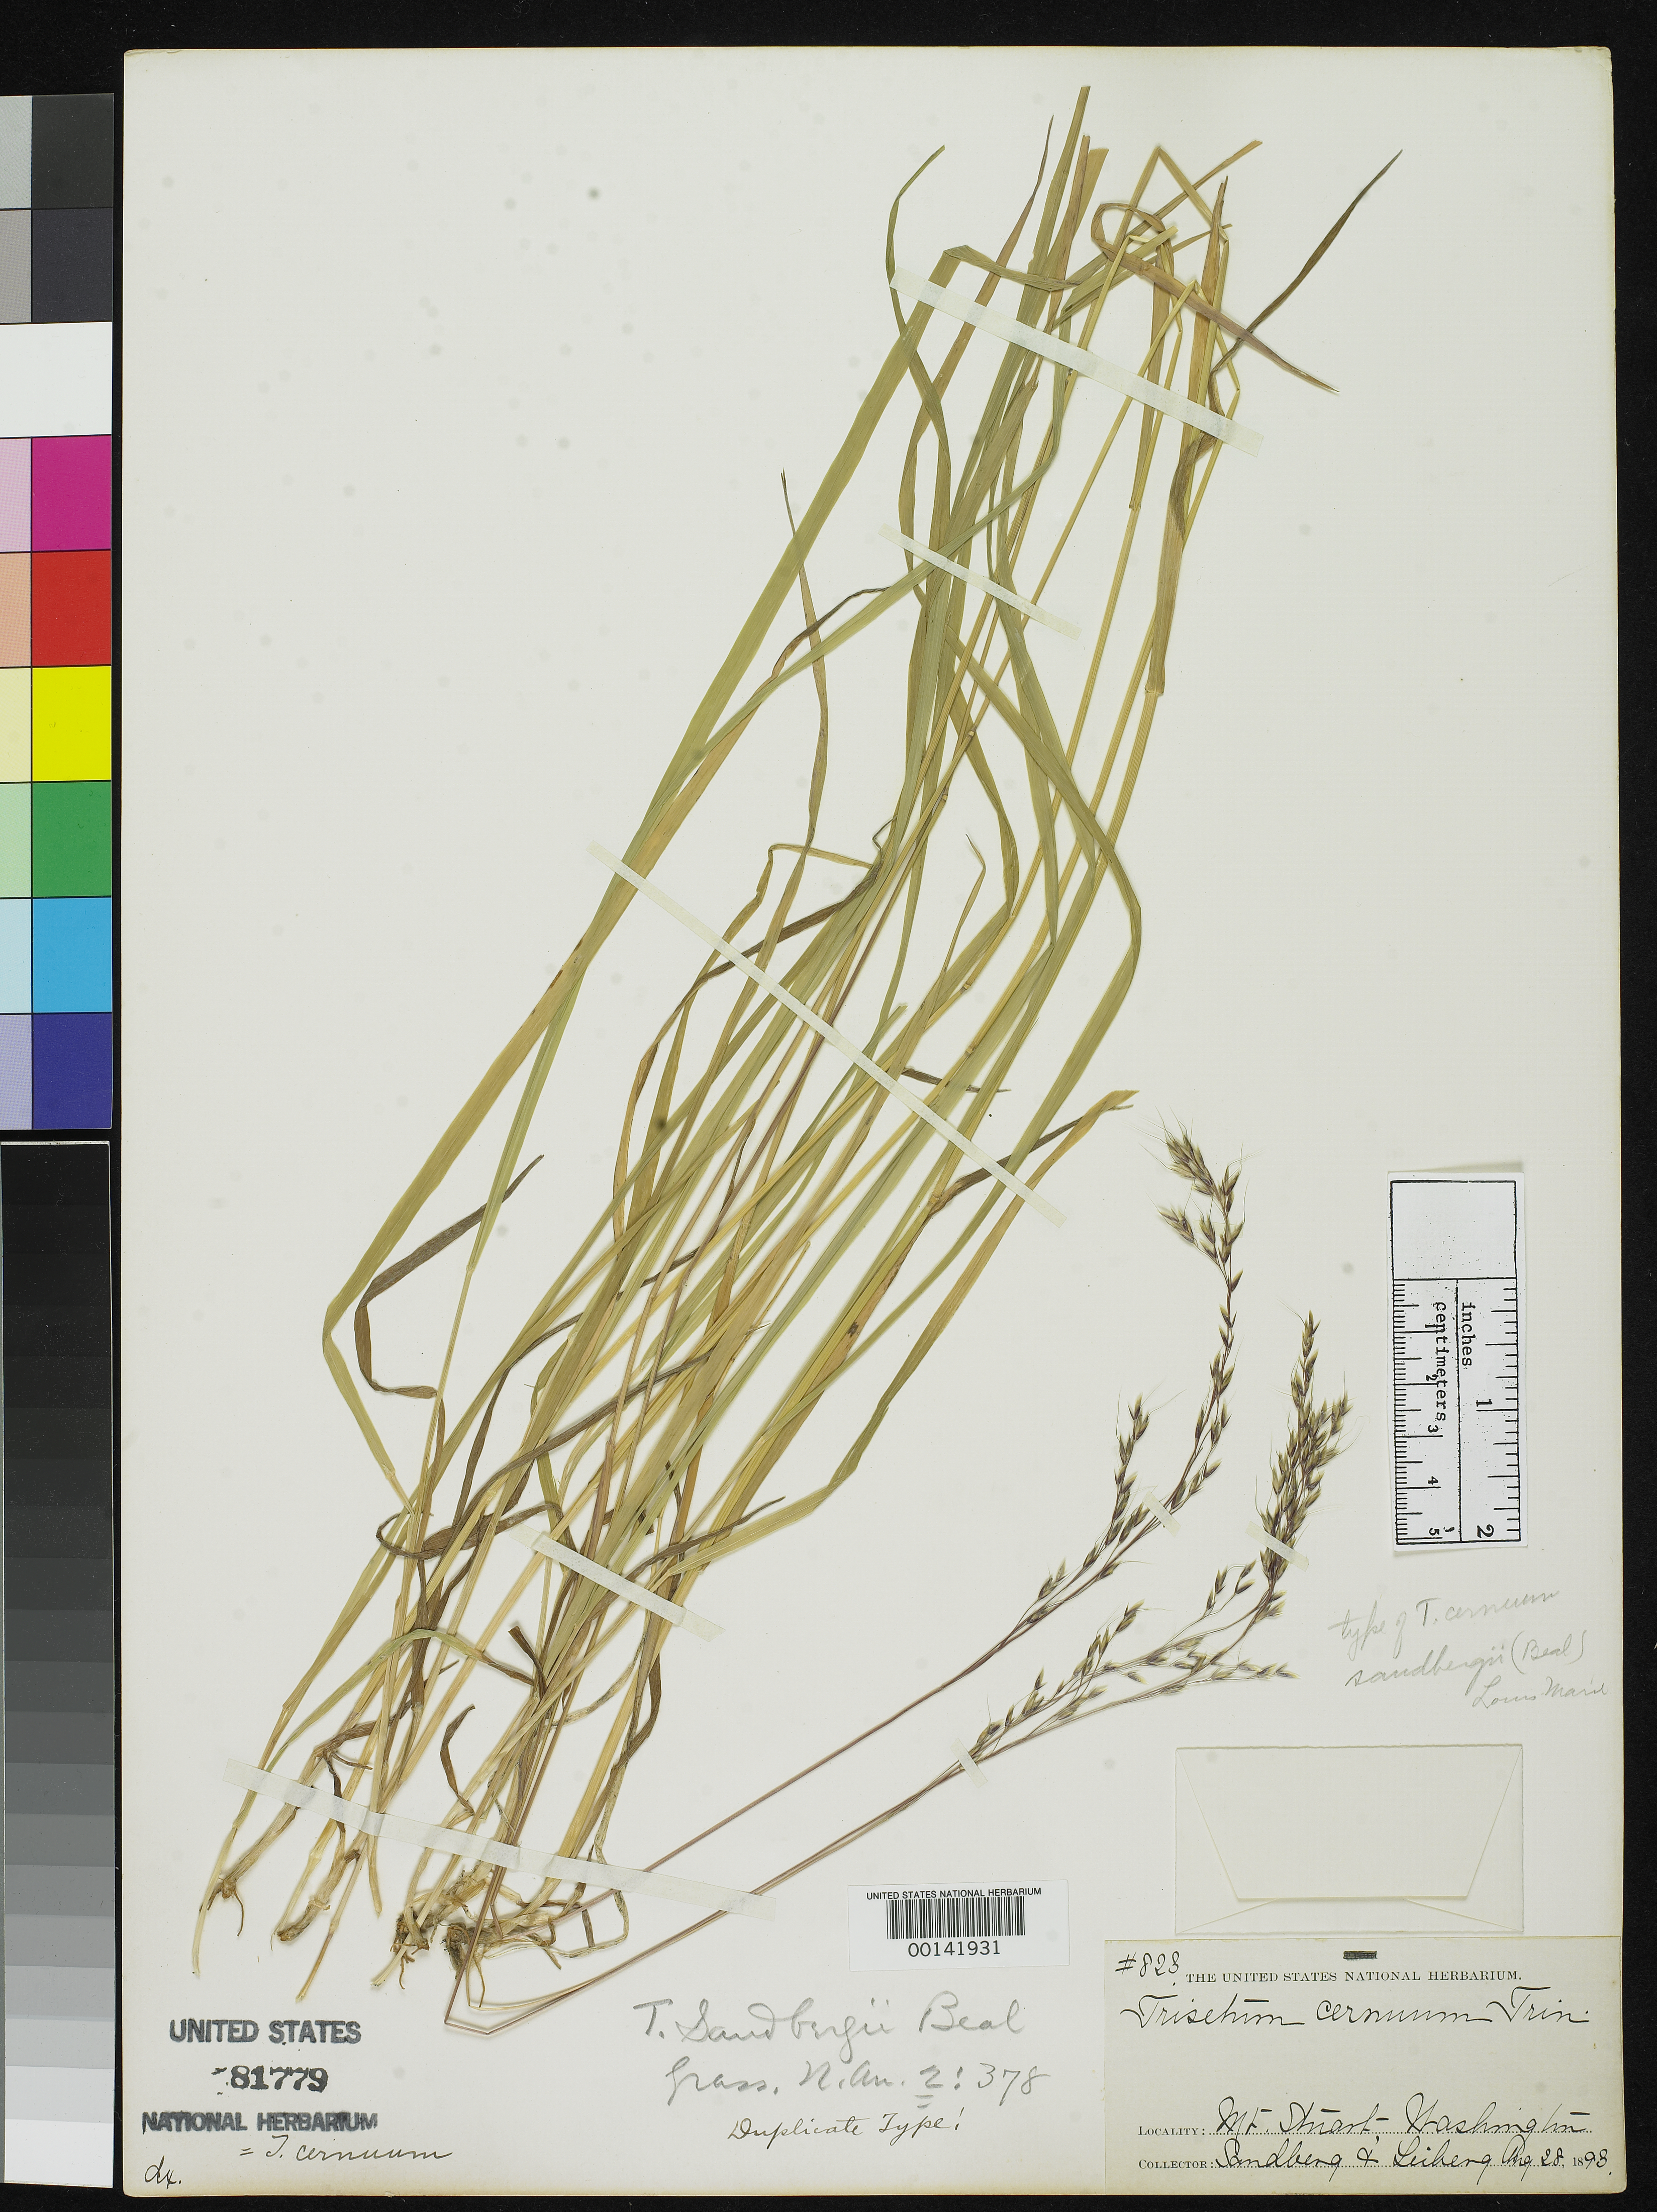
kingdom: Plantae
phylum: Tracheophyta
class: Liliopsida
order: Poales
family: Poaceae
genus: Trisetum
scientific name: Trisetum sandbergii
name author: W.J. Beal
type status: Isotype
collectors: J. H. Sandberg & J. Leiberg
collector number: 823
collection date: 1893-08-28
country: United States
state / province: Washington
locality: Mt. Stuart.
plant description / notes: This specimen originally (and very erroneously) recorded as Eschscholz s.n., a type of Trisetum cernuum Trin.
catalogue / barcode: US 81779